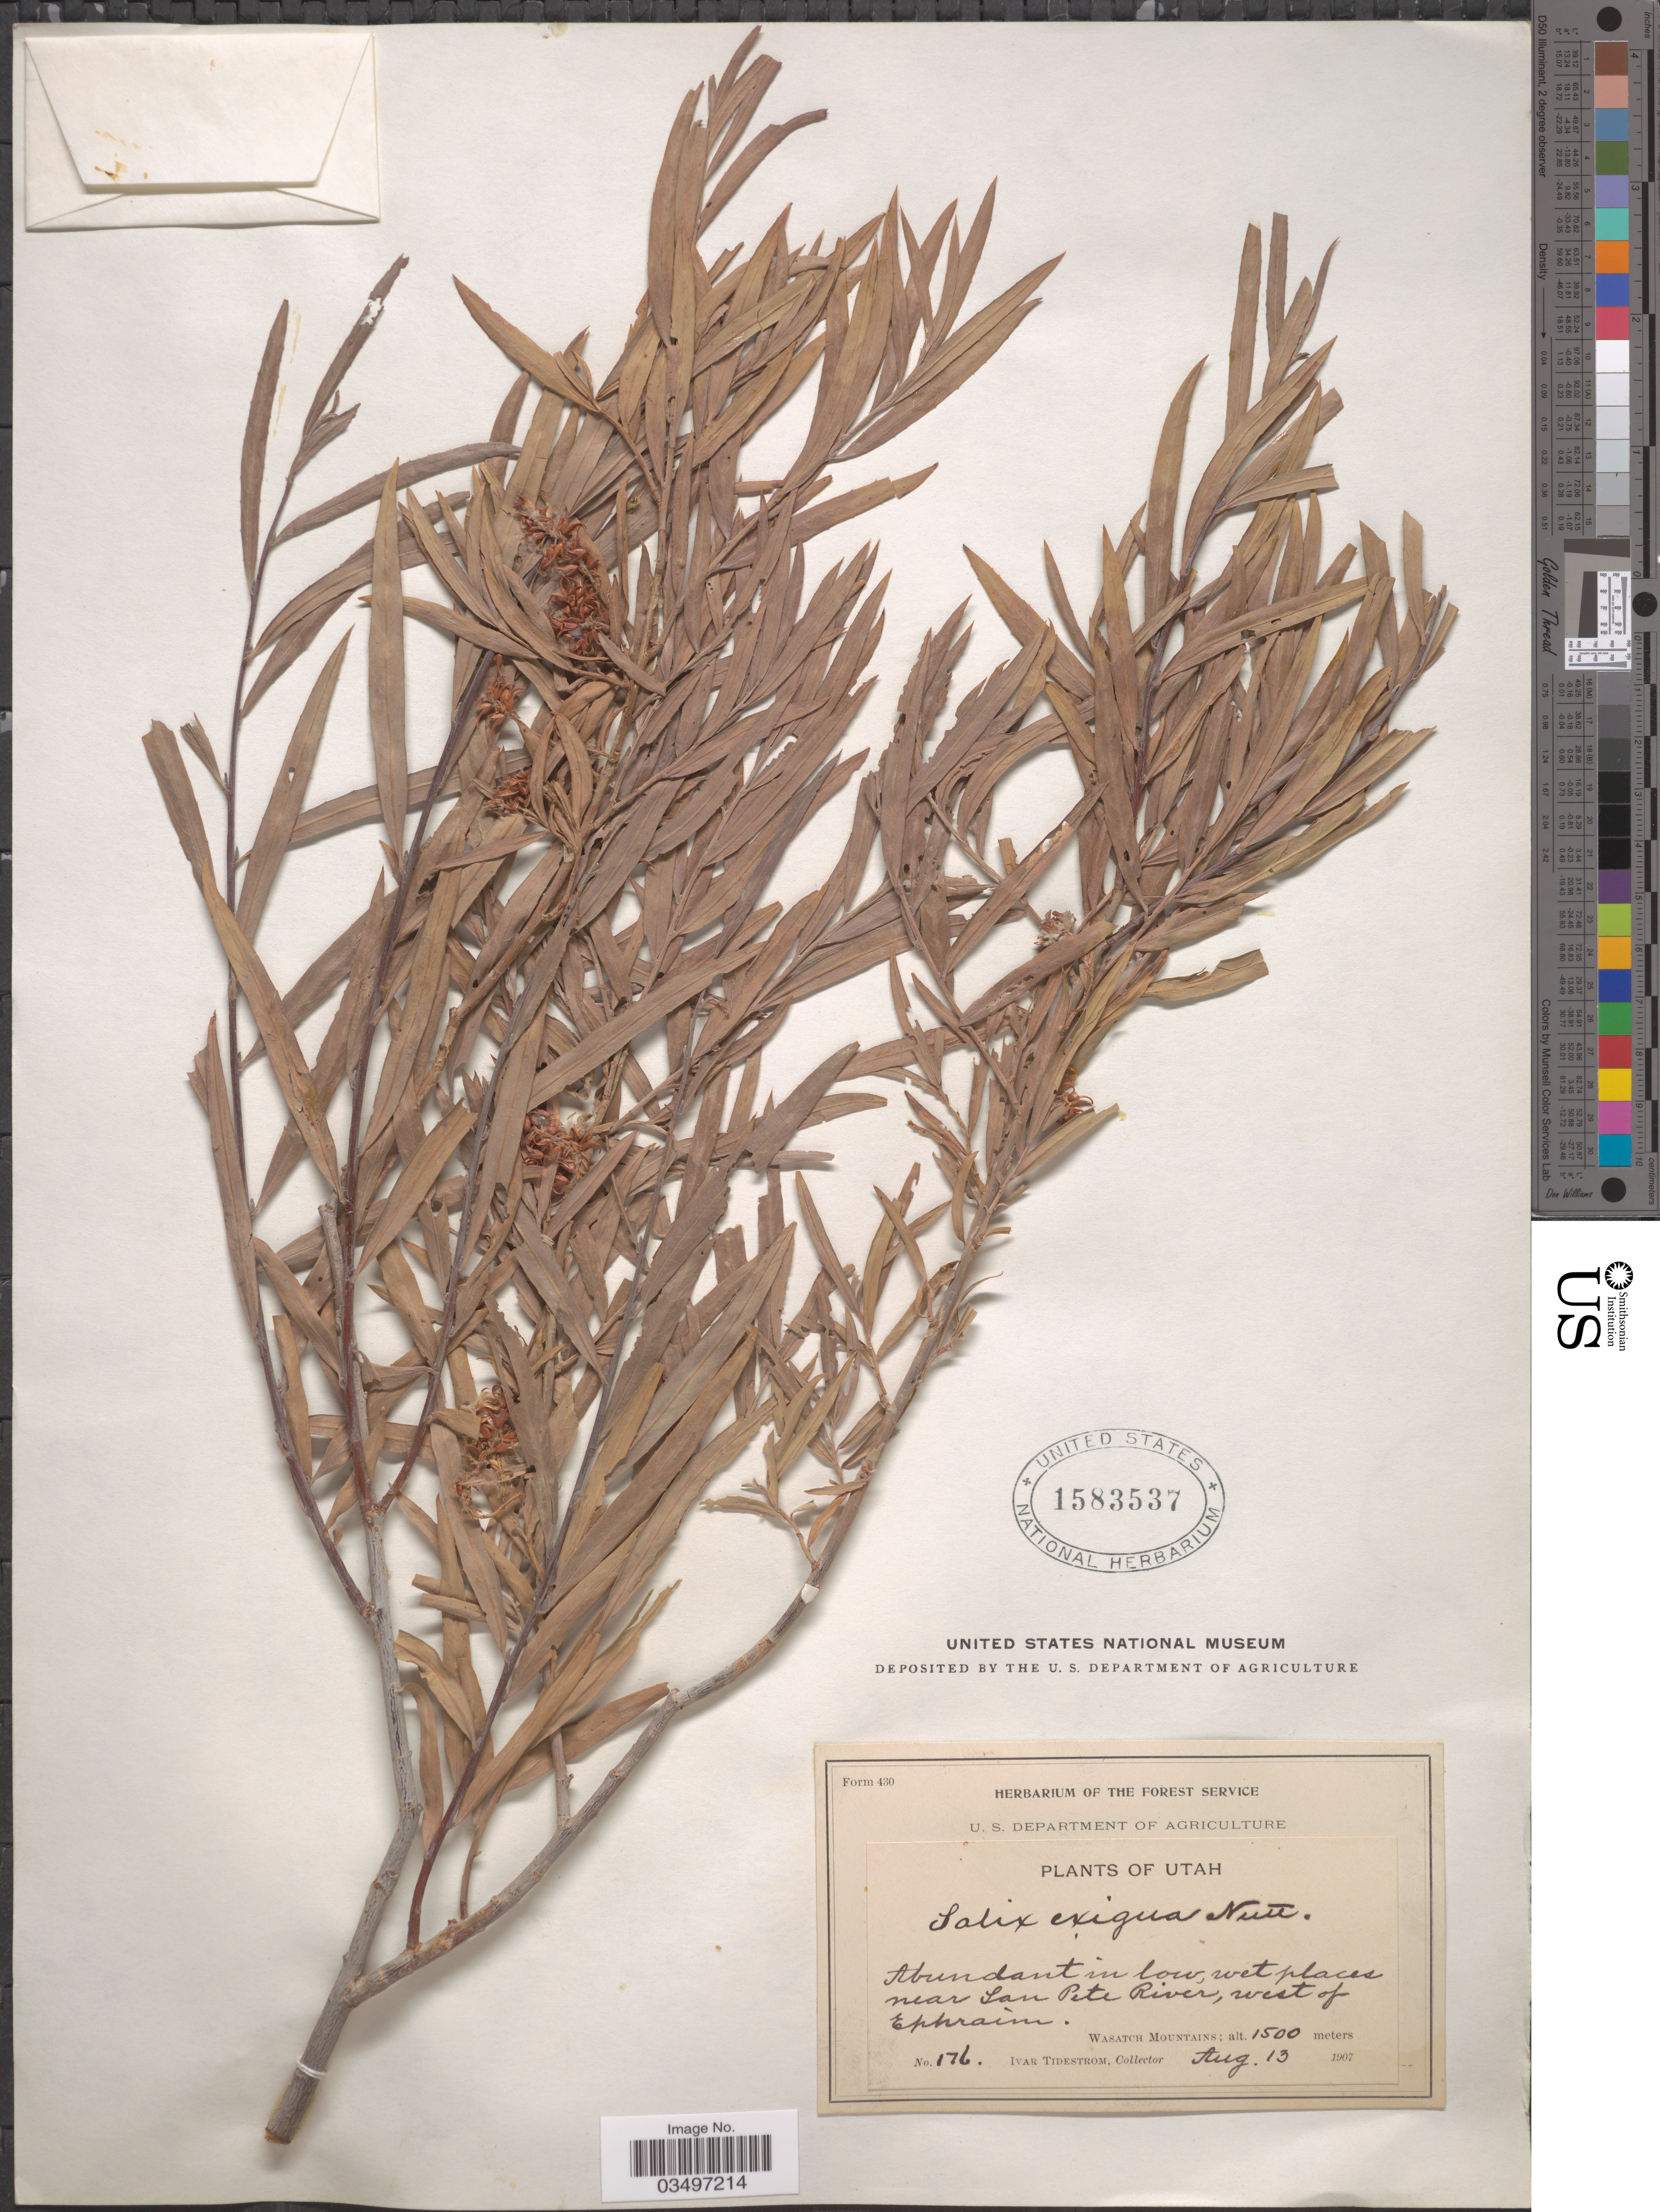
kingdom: Plantae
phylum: Tracheophyta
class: Magnoliopsida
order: Malpighiales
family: Salicaceae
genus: Salix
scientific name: Salix exigua var. virens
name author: Rowlee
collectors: I. F. Tidestrom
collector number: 176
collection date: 1907-08-13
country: United States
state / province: Utah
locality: Abundant in low, wet places near San Pete River, west of Ephraim. Wasatch Mountains.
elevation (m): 1500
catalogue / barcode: US 1583537